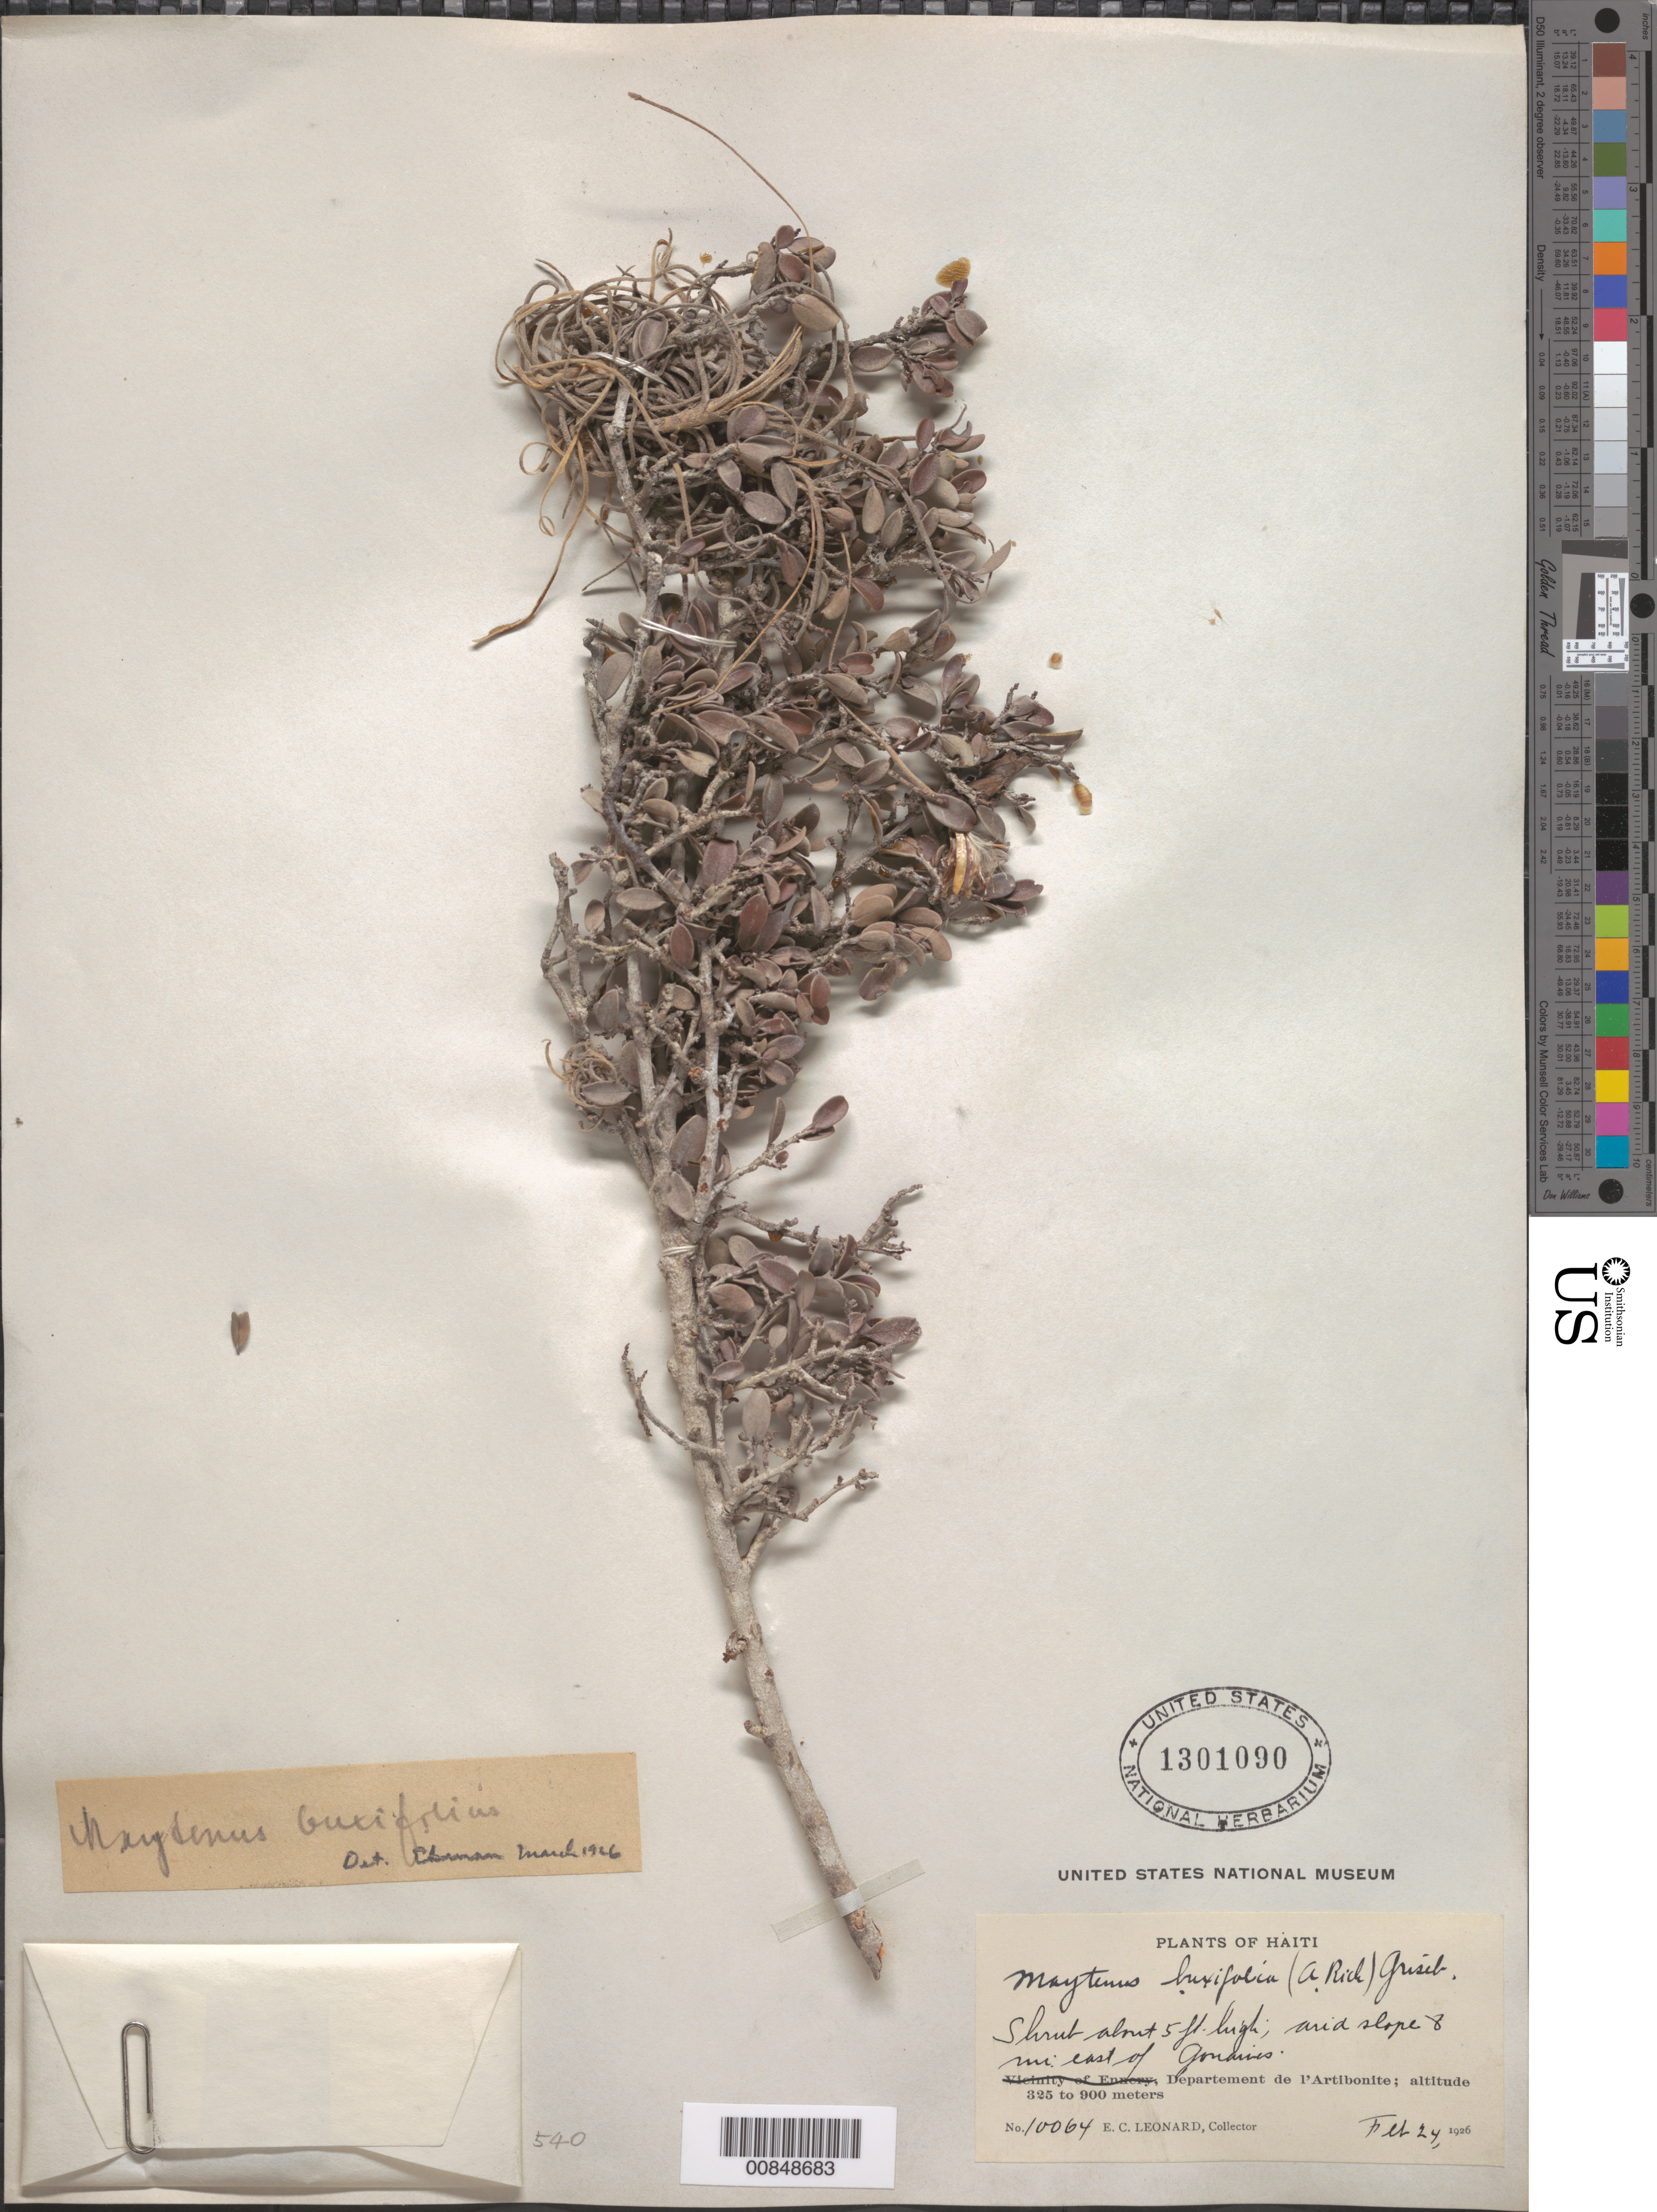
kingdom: Plantae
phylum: Tracheophyta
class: Magnoliopsida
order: Celastrales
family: Celastraceae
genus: Maytenus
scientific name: Maytenus buxifolia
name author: (A. Rich.) Griseb.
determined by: Ekman, E. L.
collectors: E. C. Leonard & G. M. Leonard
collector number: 10064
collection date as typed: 24 Feb 1926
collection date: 1926-02-24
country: Haiti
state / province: Artibonite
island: Hispaniola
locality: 8 mi E of Gonaïves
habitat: Arid slope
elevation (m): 325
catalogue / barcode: US 1301090